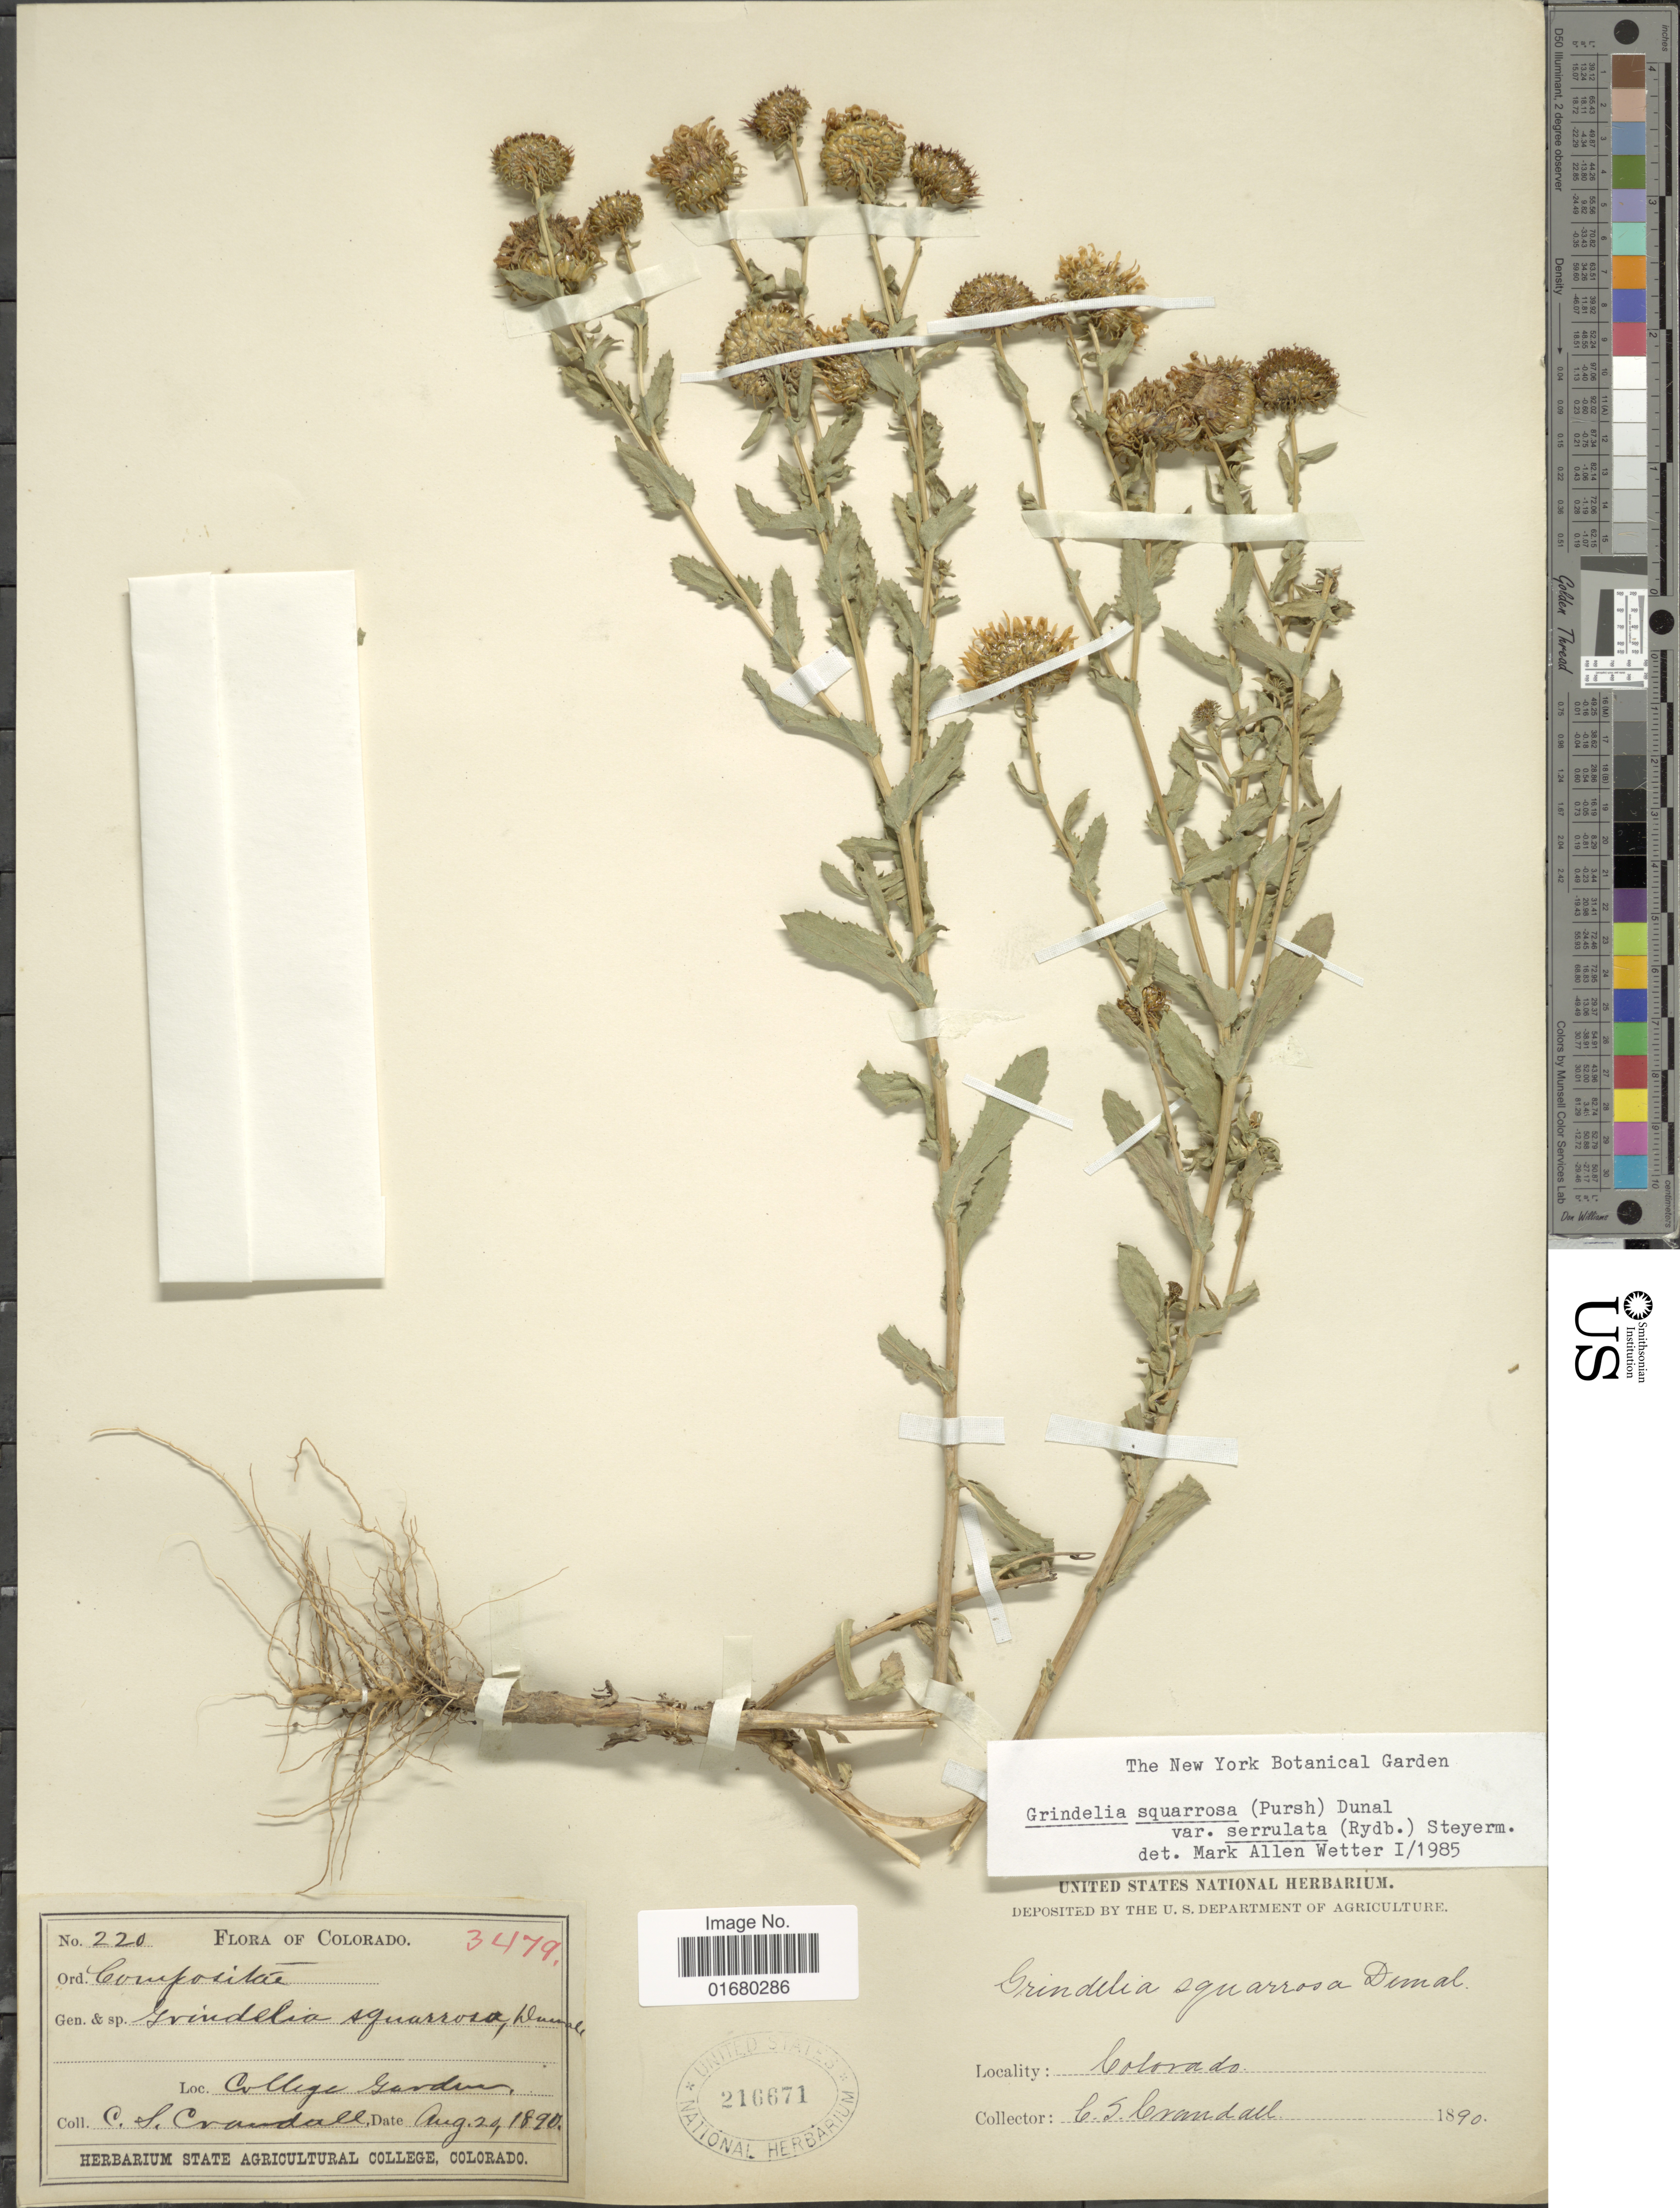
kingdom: Plantae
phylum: Tracheophyta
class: Magnoliopsida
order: Asterales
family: Asteraceae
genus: Grindelia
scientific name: Grindelia squarrosa var. serrulata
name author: (Rydb.) Steyerm.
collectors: C. Crandall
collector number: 220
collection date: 1890-08-20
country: United States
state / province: Colorado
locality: College Garden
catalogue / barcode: US 216671